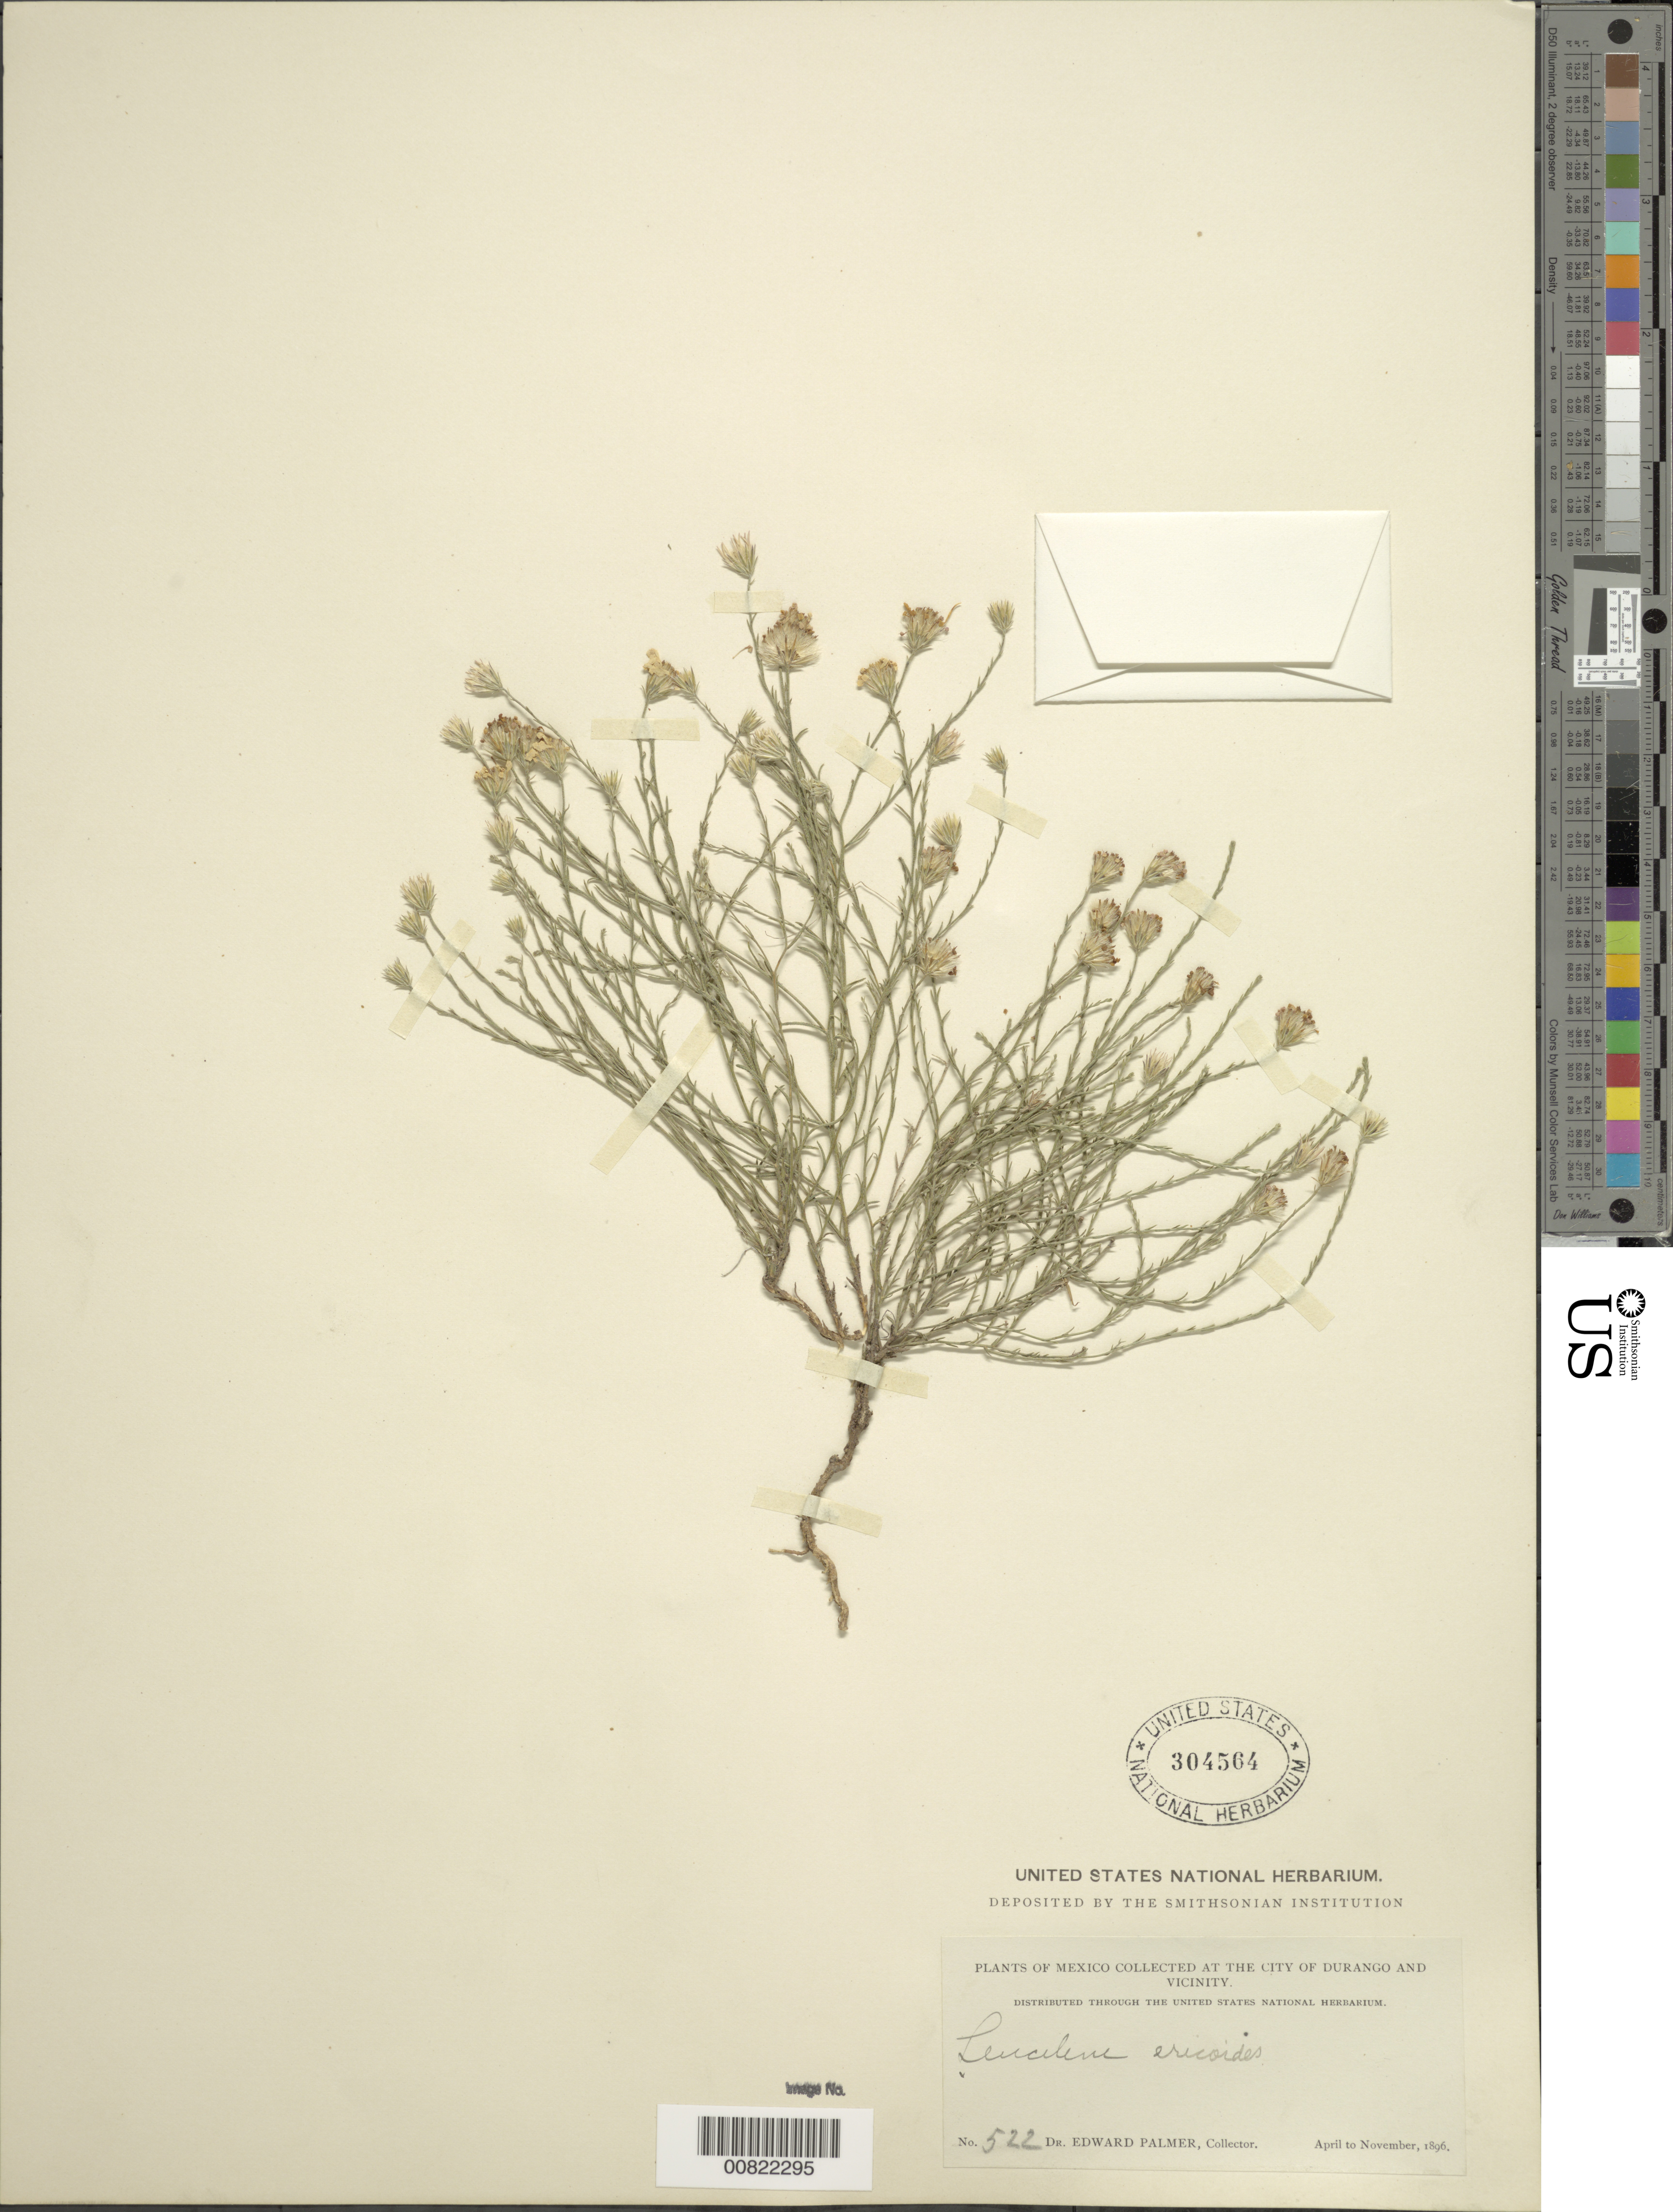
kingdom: Plantae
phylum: Tracheophyta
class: Magnoliopsida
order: Asterales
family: Asteraceae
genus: Chaetopappa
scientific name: Chaetopappa ericoides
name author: (Torr.) G.L. Nesom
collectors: E. Palmer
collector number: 522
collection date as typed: Apr 1896 to -- Nov 1896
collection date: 1896-04/1896-11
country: Mexico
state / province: Durango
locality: City of Durango and vicinity.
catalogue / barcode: US 304564